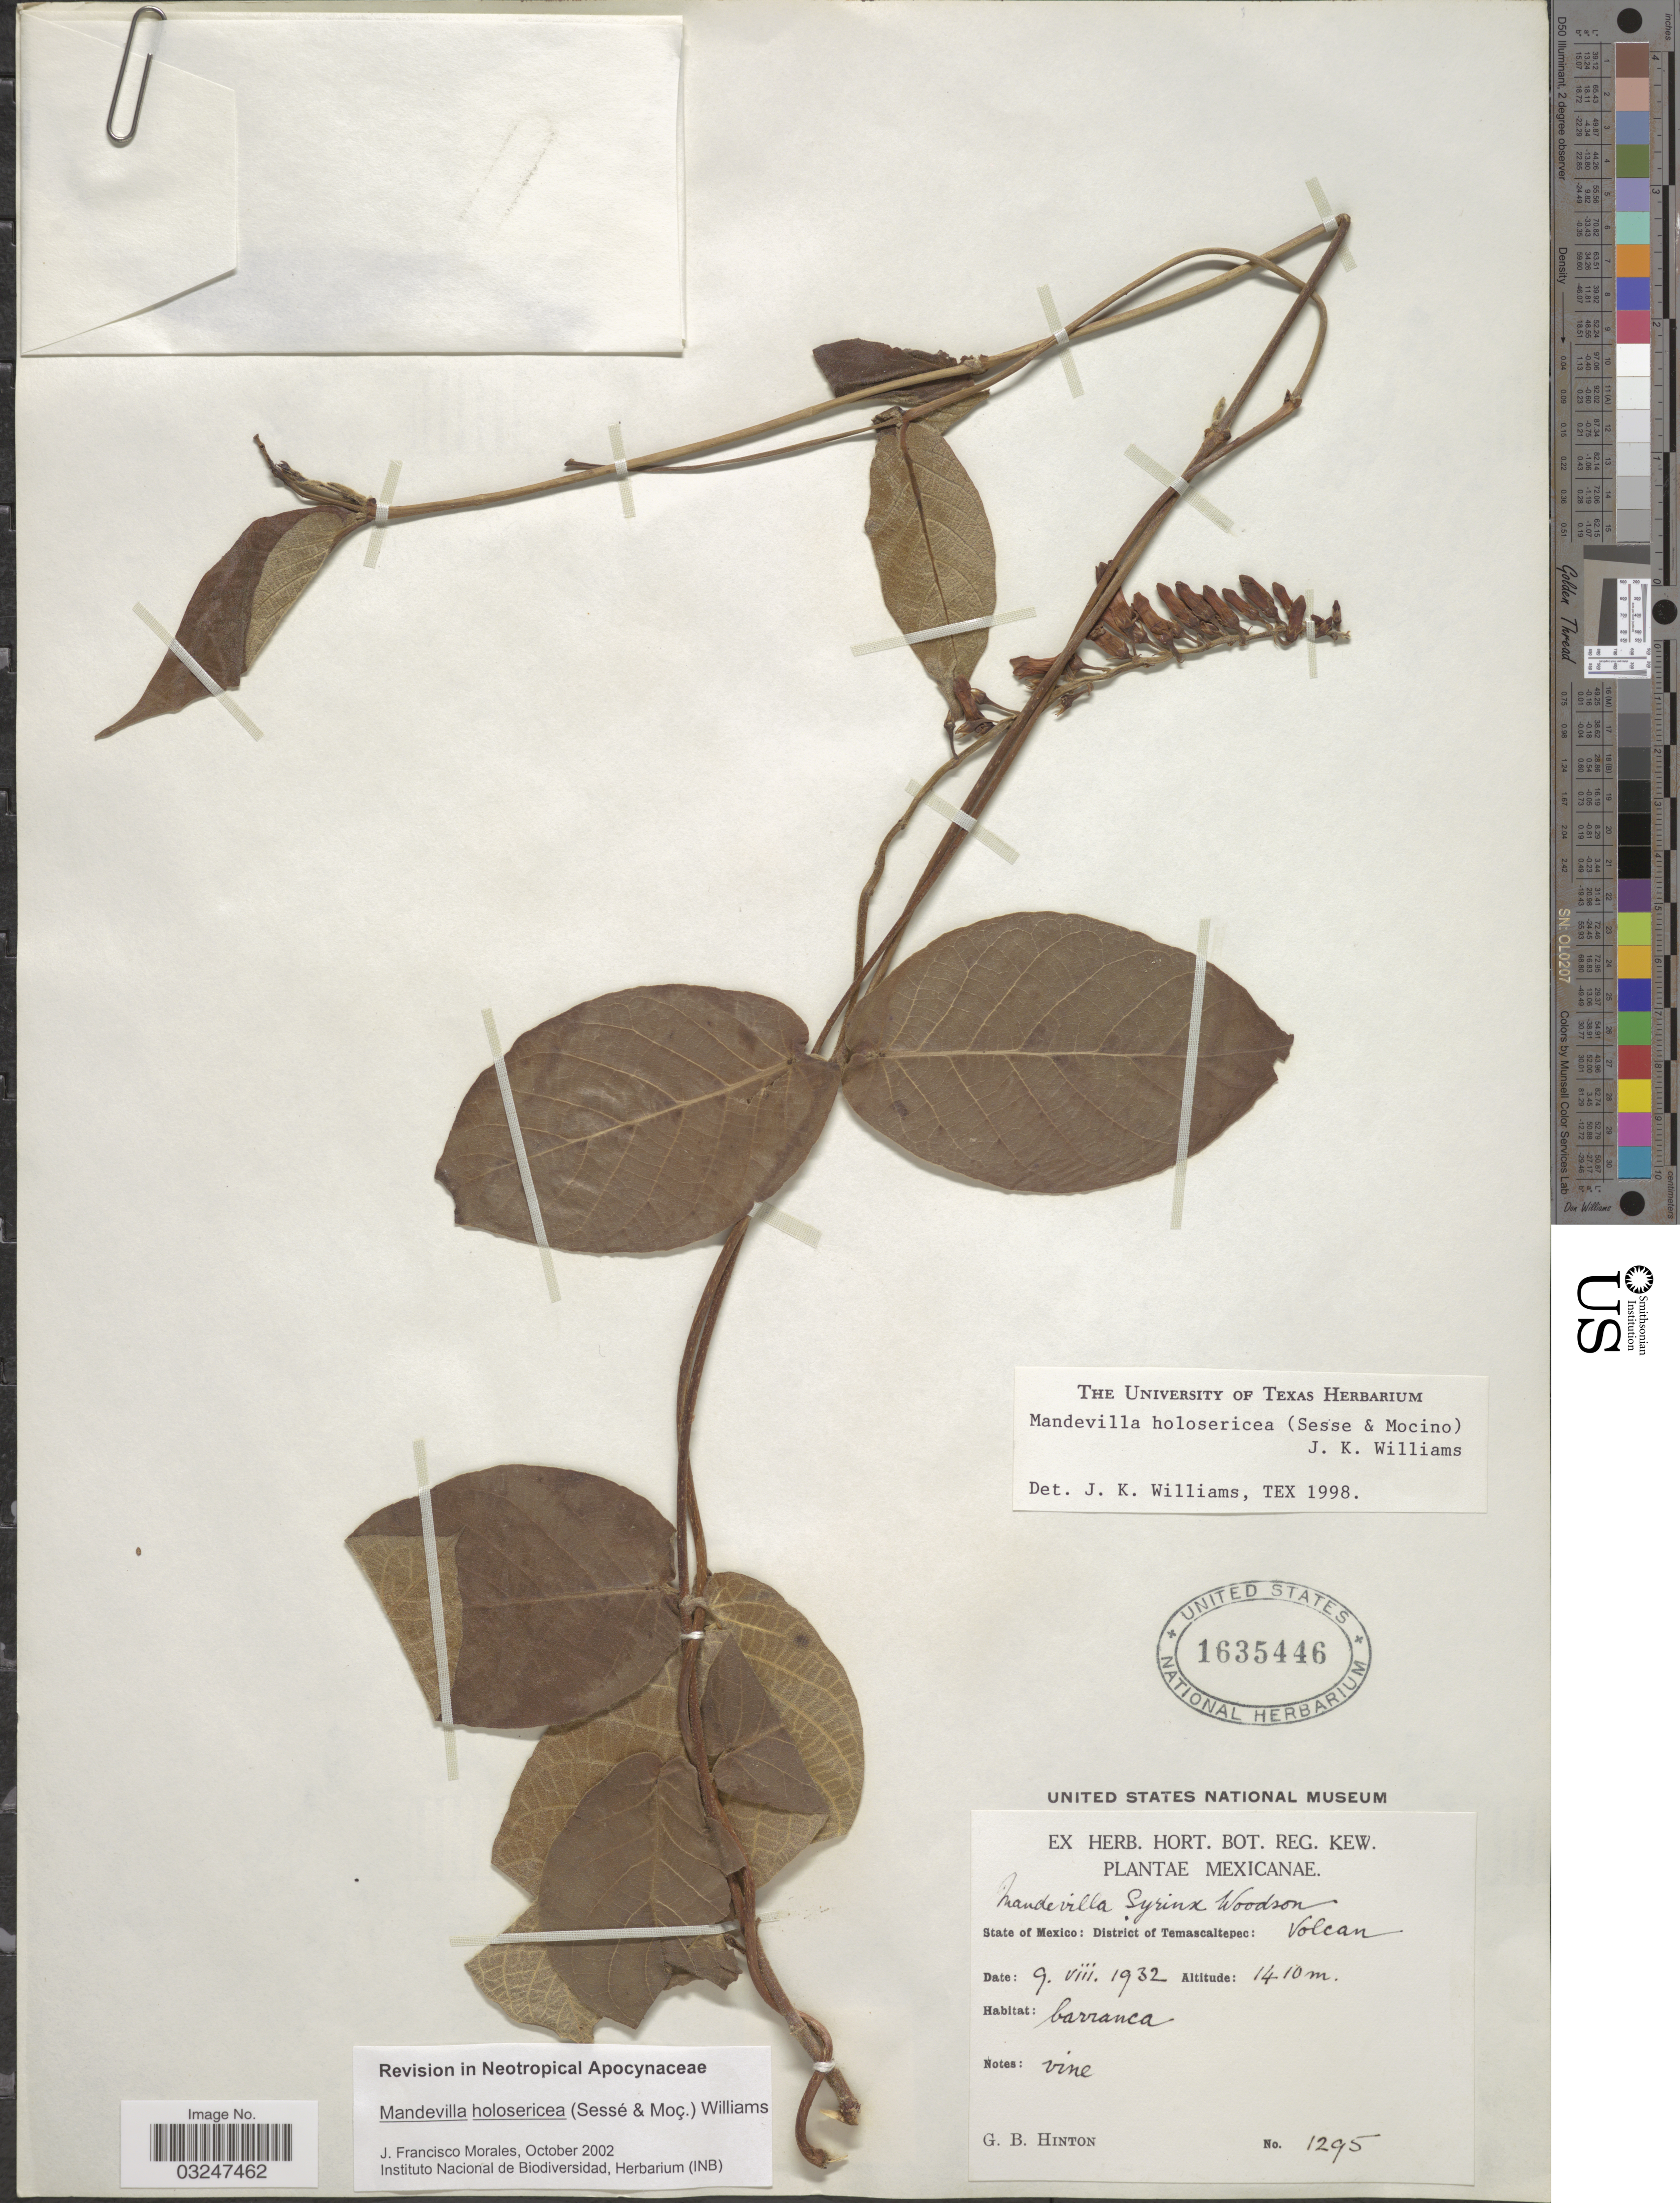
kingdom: Plantae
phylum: Tracheophyta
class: Magnoliopsida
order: Gentianales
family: Apocynaceae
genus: Mandevilla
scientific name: Mandevilla holosericea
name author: (Sessé & Moc.) J.K. Williams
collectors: G. B. Hinton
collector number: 1295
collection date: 1932-07-09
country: Mexico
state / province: México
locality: District of Temascaltepec: Volcan.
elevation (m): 1410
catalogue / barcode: US 1635446